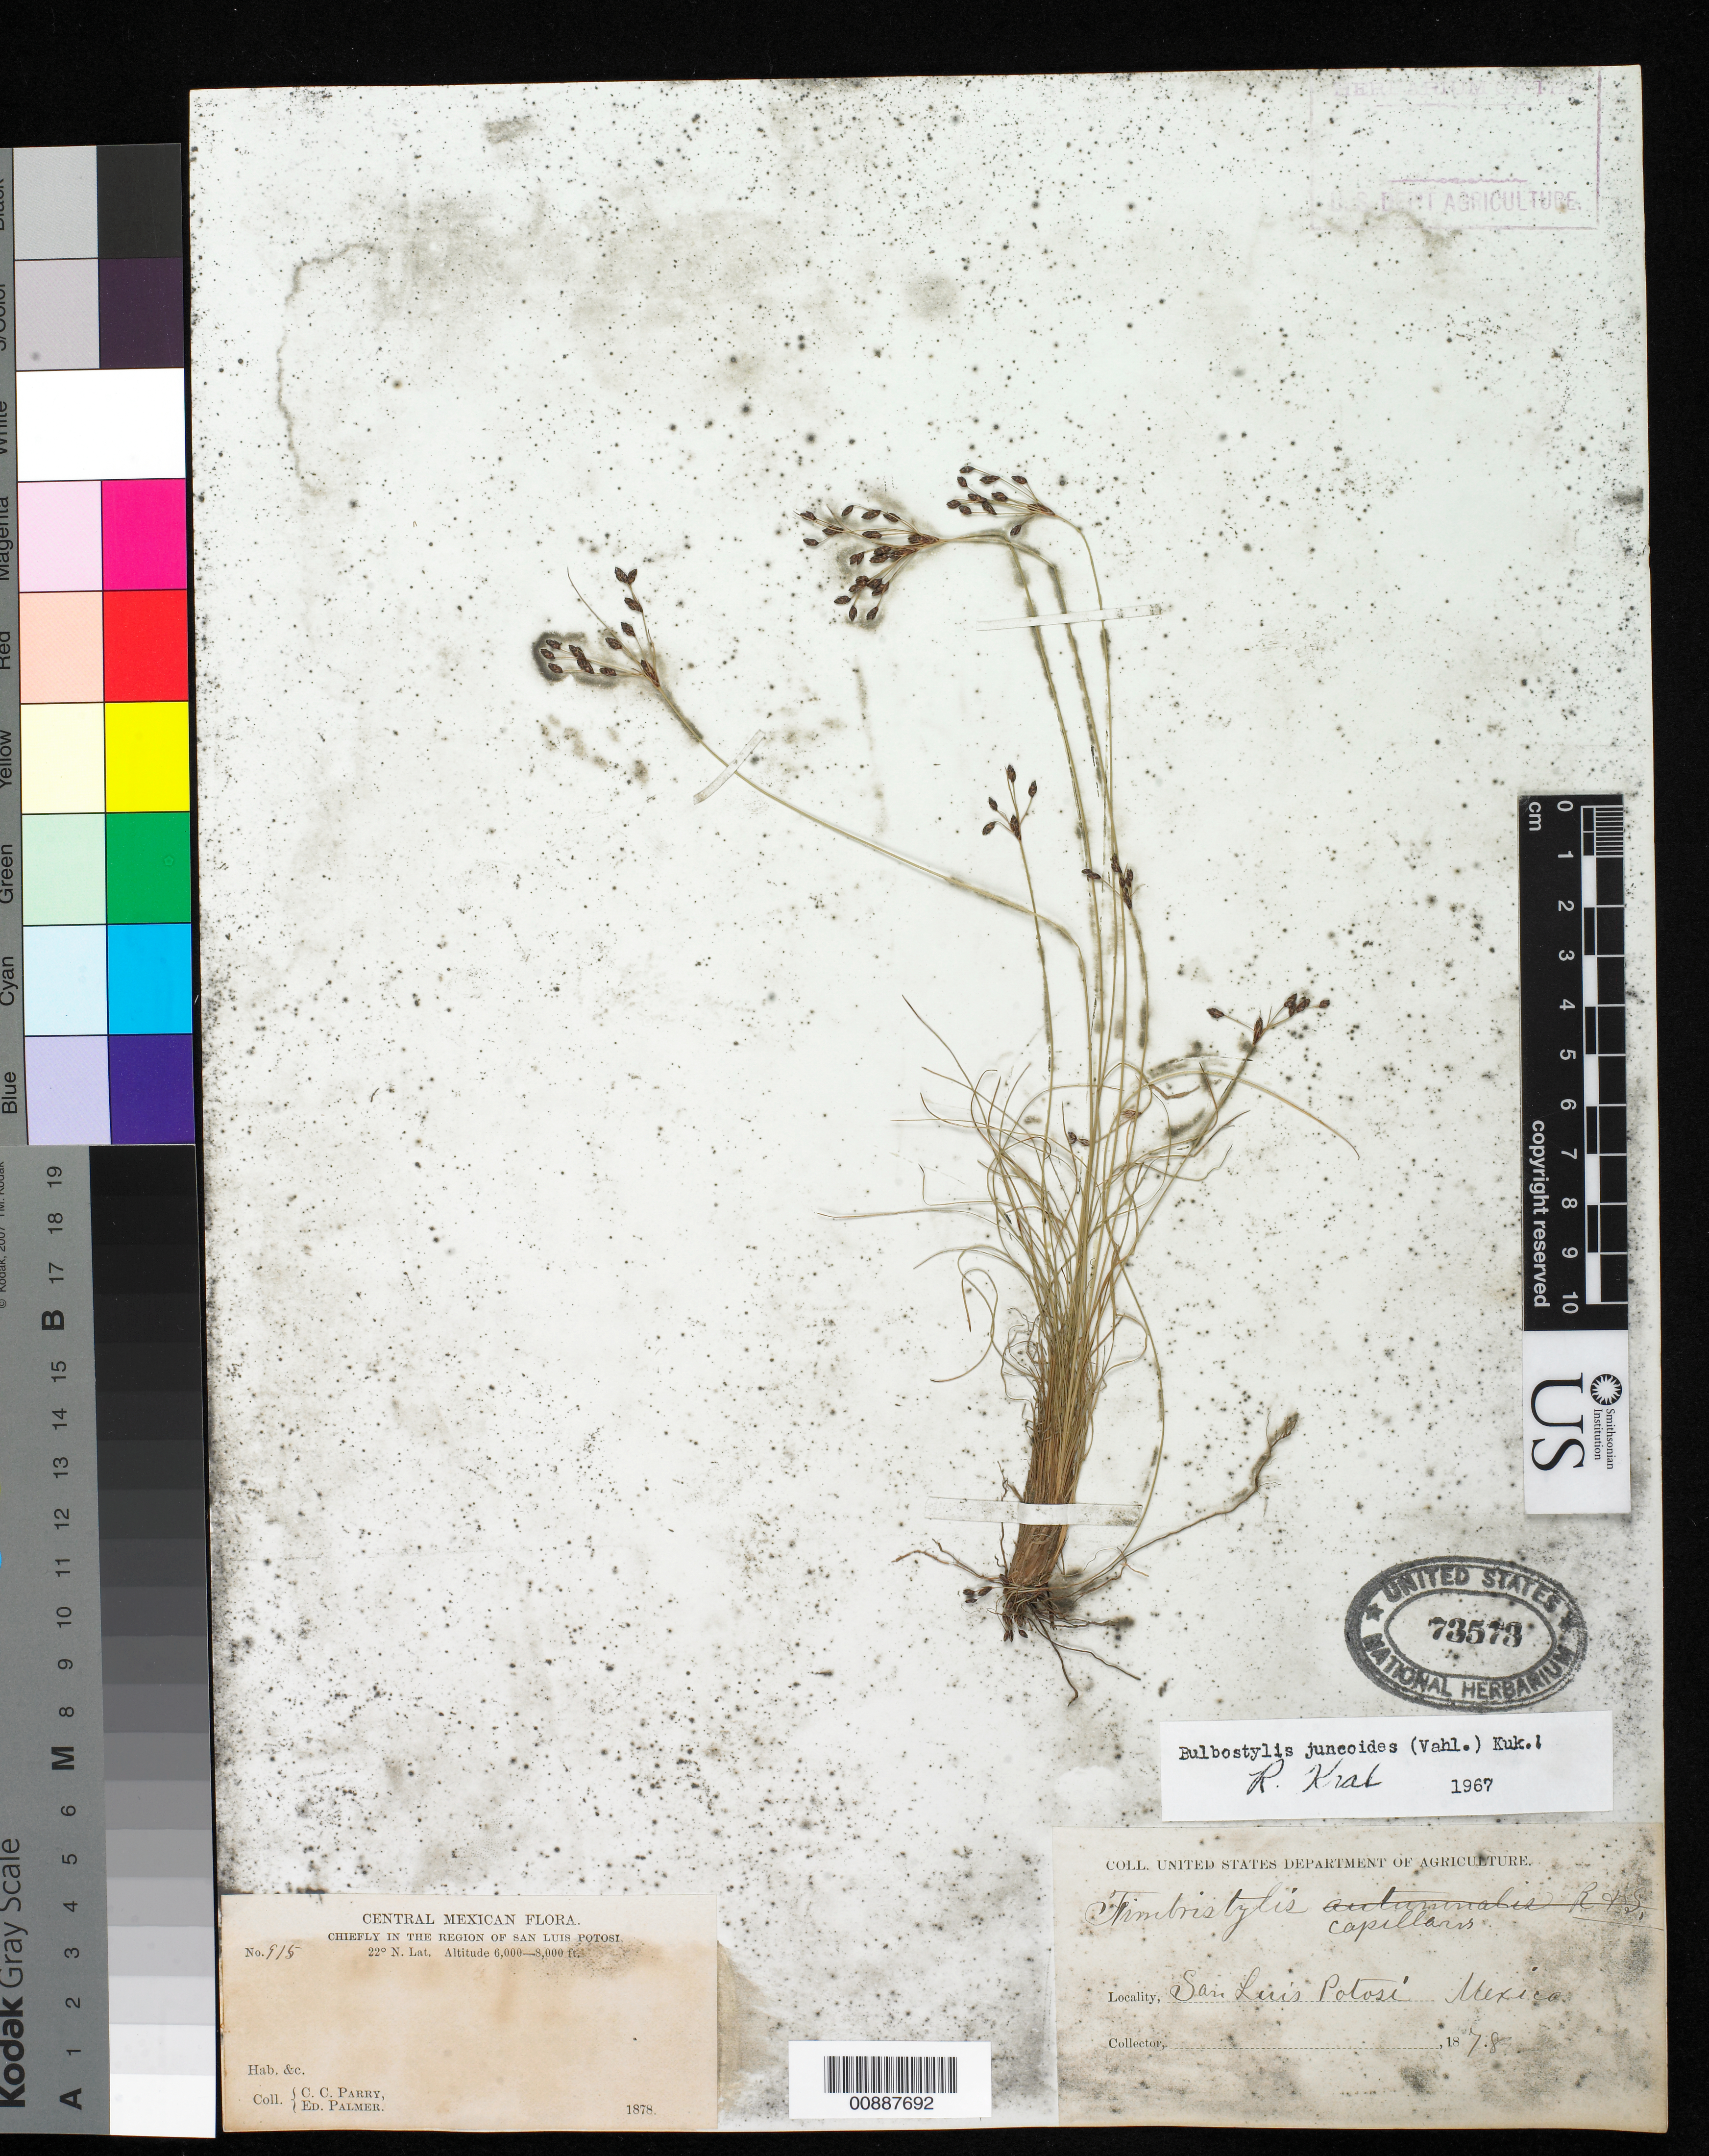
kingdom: Plantae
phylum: Tracheophyta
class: Liliopsida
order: Poales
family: Cyperaceae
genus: Bulbostylis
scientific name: Bulbostylis juncoides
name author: (Vahl) Kük. ex Herter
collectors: C. C. Parry & E. Palmer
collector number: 915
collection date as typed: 1878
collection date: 1878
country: Mexico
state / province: San Luis Potosí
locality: Chiefly in the region of San Luis Potosí.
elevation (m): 1829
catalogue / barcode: US 73573